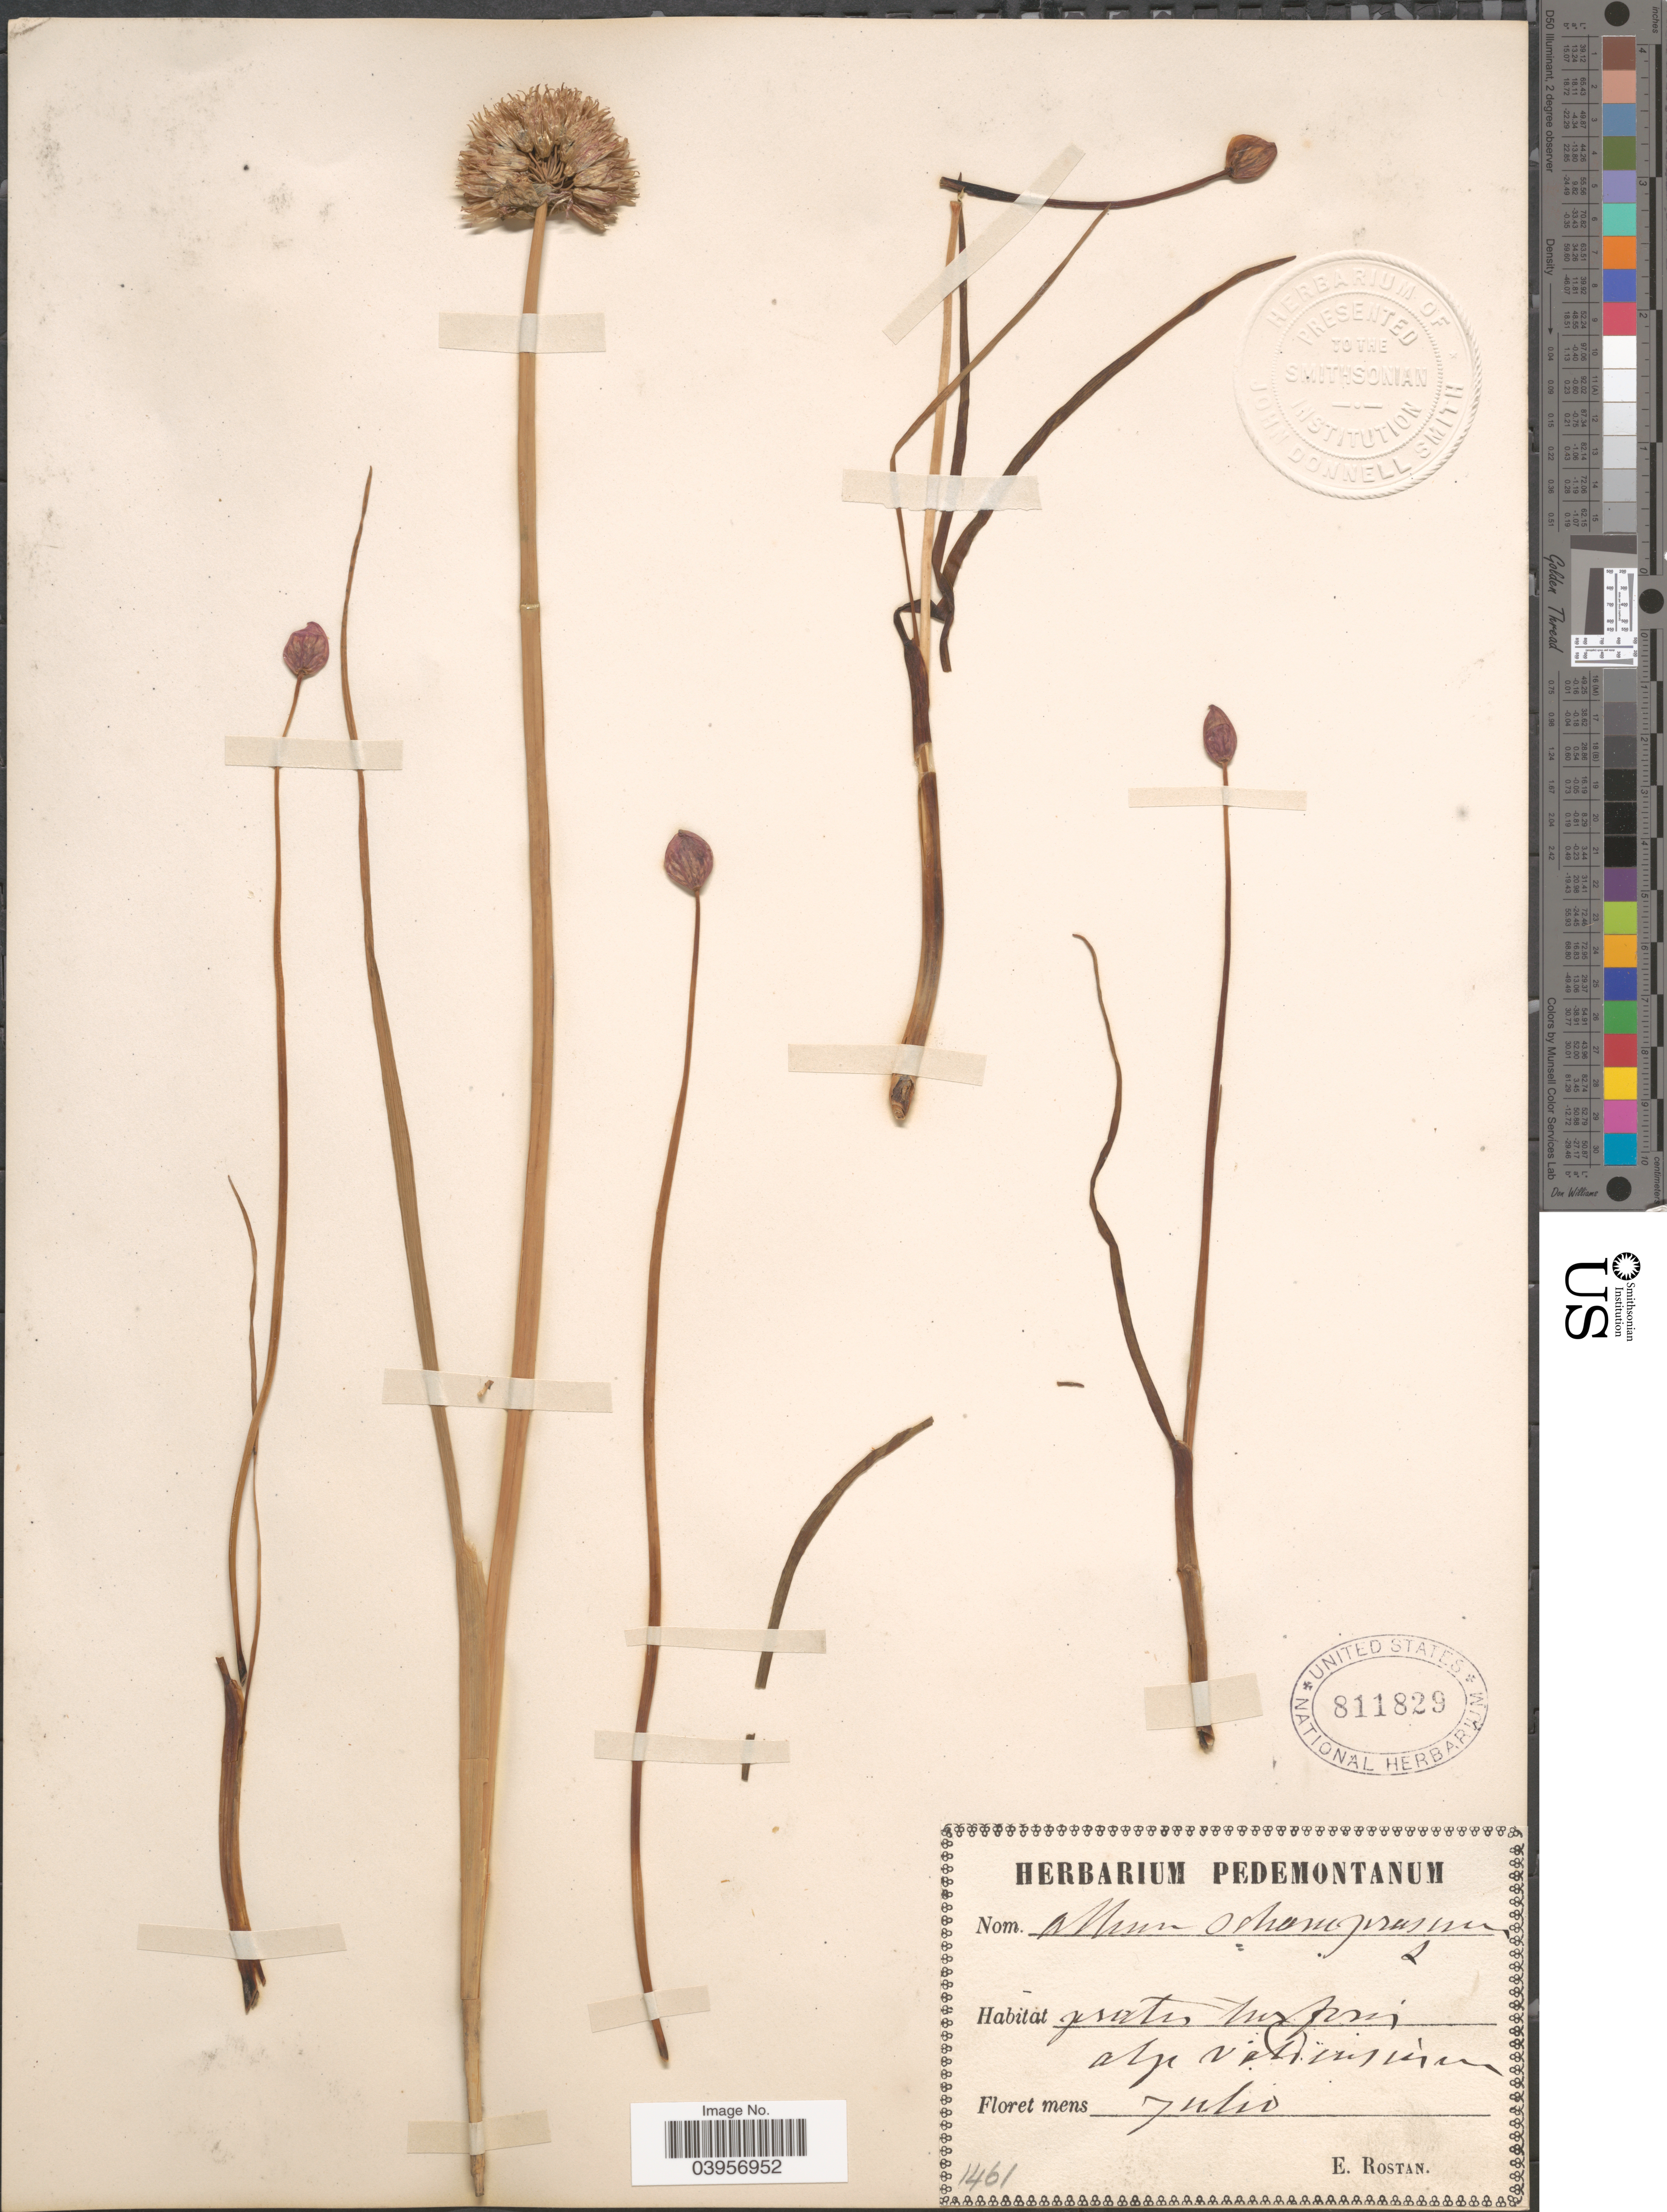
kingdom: Plantae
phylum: Tracheophyta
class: Liliopsida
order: Asparagales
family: Amaryllidaceae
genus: Allium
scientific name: Allium schoenoprasum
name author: L.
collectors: E. Rostan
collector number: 1461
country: Italy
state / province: Piedmont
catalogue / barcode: US 811829